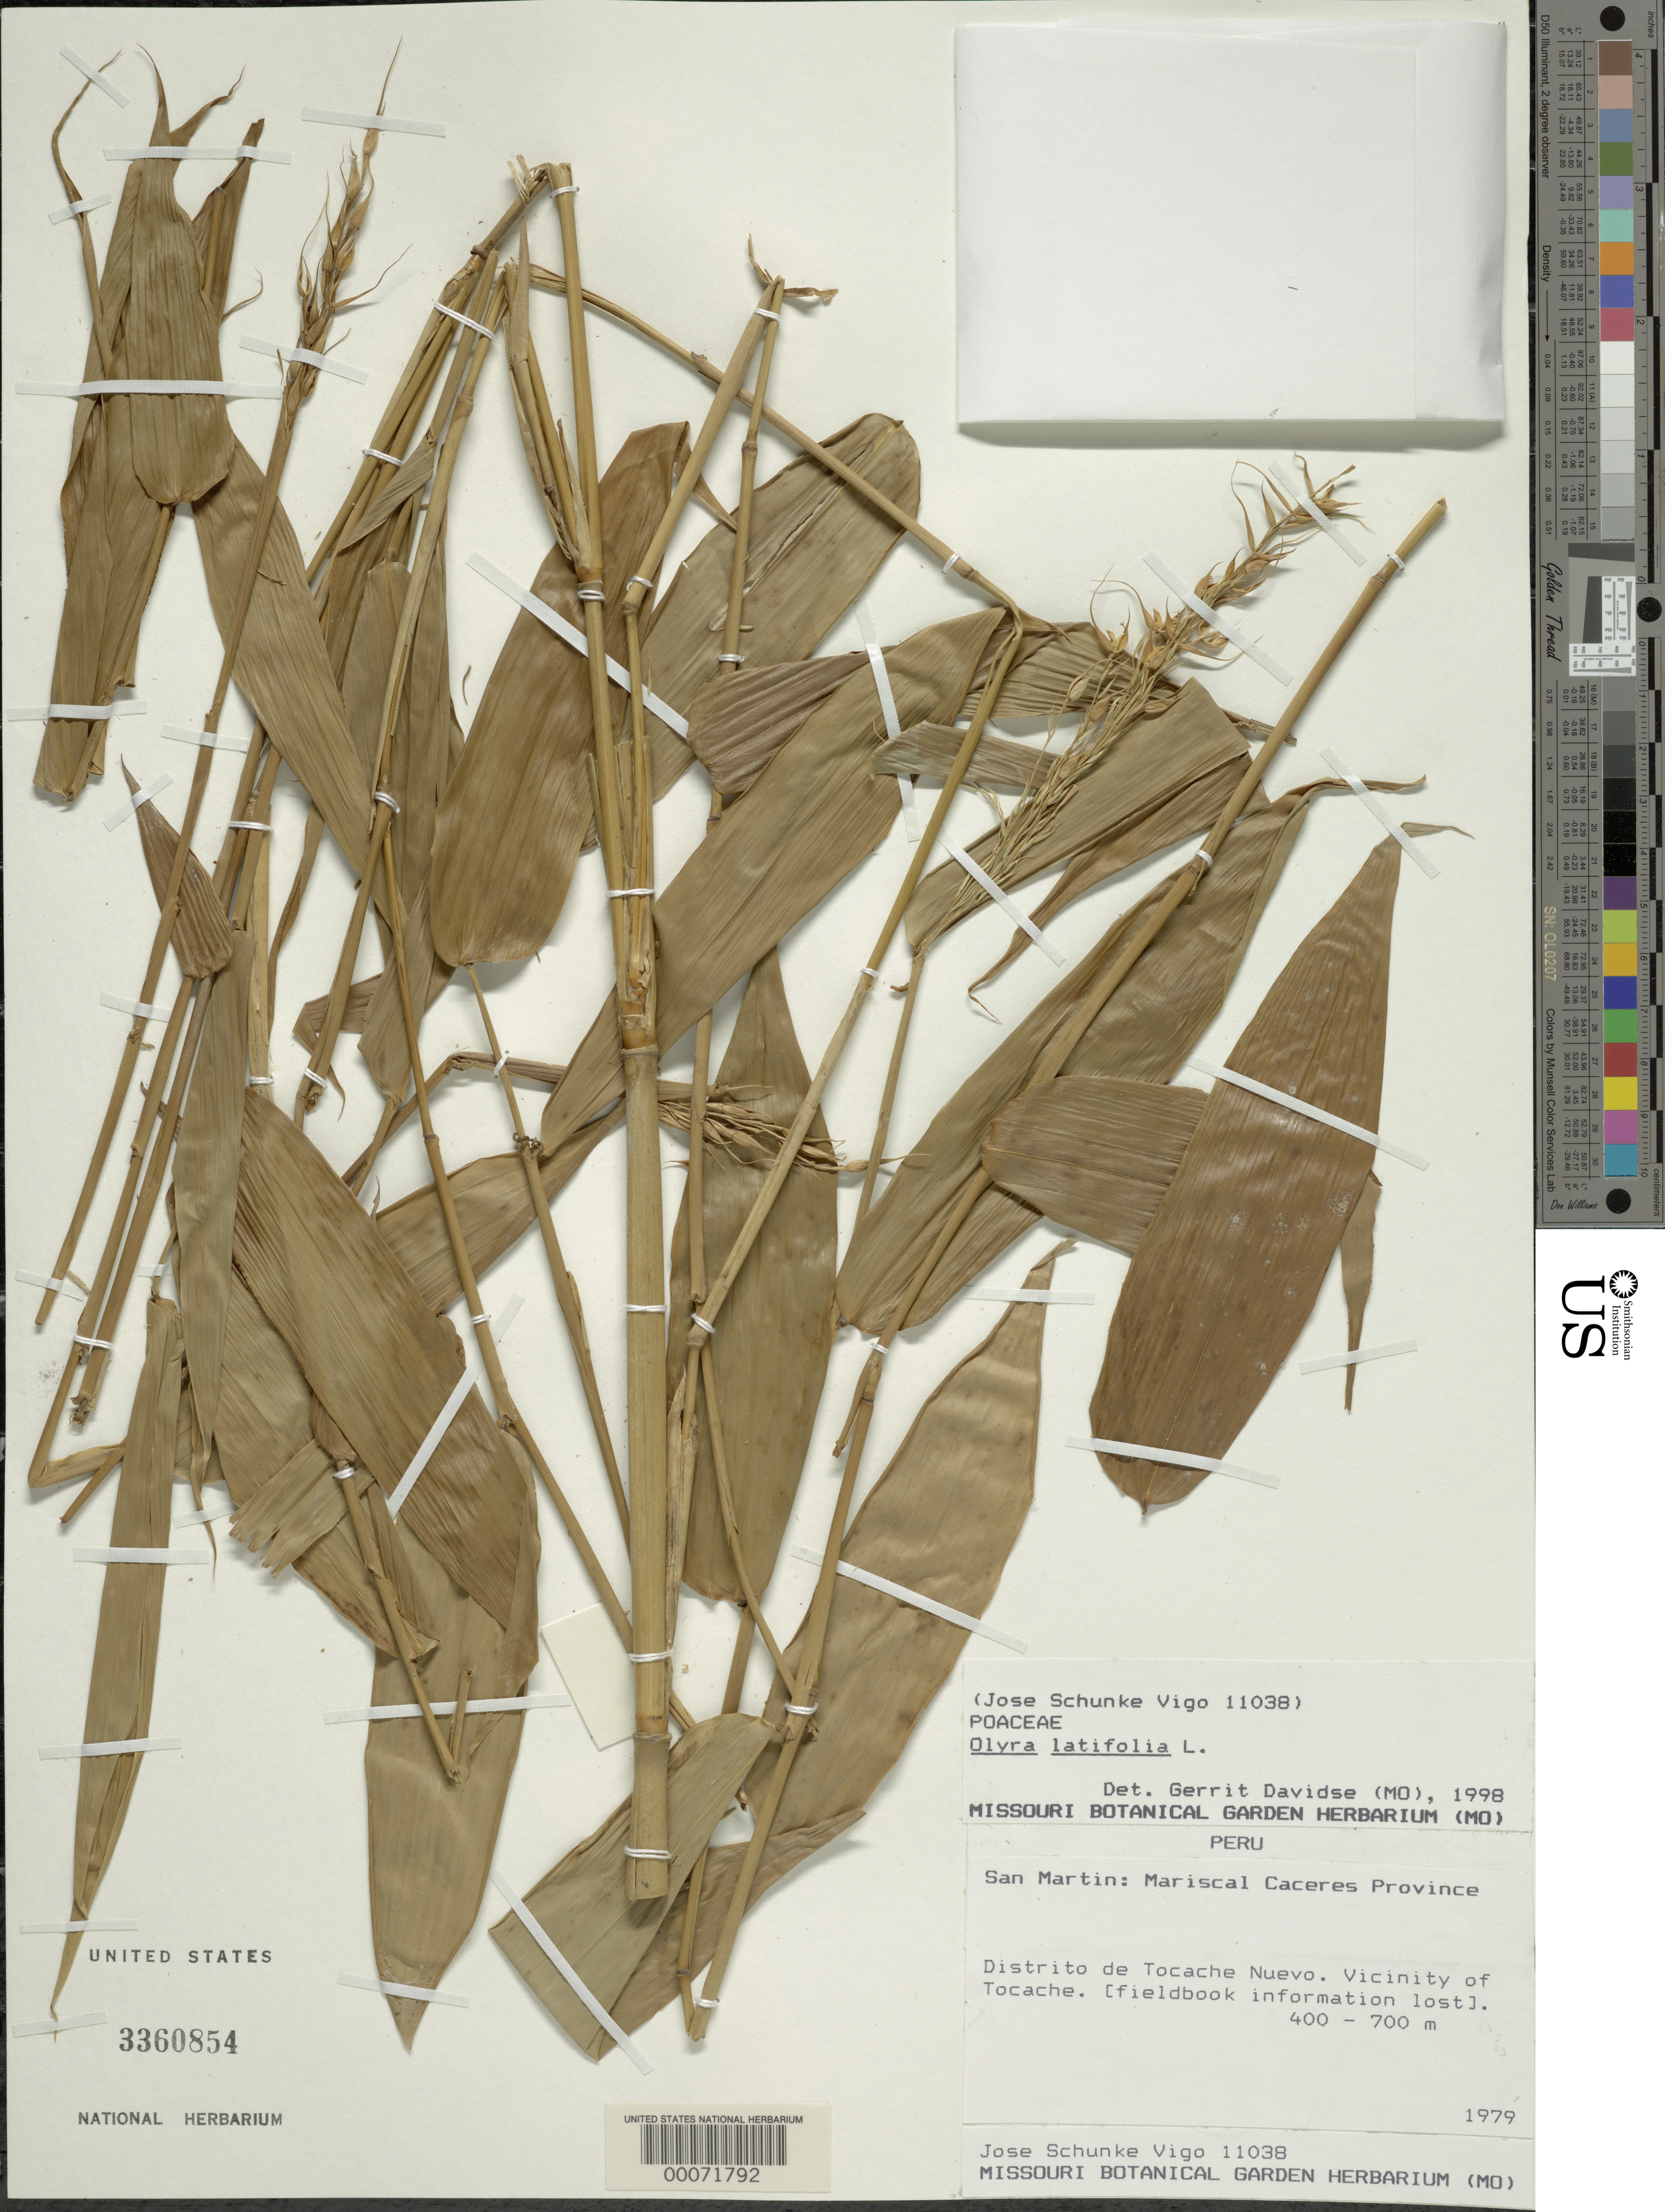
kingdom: Plantae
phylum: Tracheophyta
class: Liliopsida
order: Poales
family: Poaceae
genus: Olyra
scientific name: Olyra latifolia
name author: L.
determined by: Davidse, Gerrit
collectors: J. Schunke Vigo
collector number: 11038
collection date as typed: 1979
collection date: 1979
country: Peru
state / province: San Martín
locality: Prov. Mariscal Caceres, Dtto. de Tocache Nuevo; vicinity of Tocache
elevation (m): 400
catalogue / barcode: US 3360854